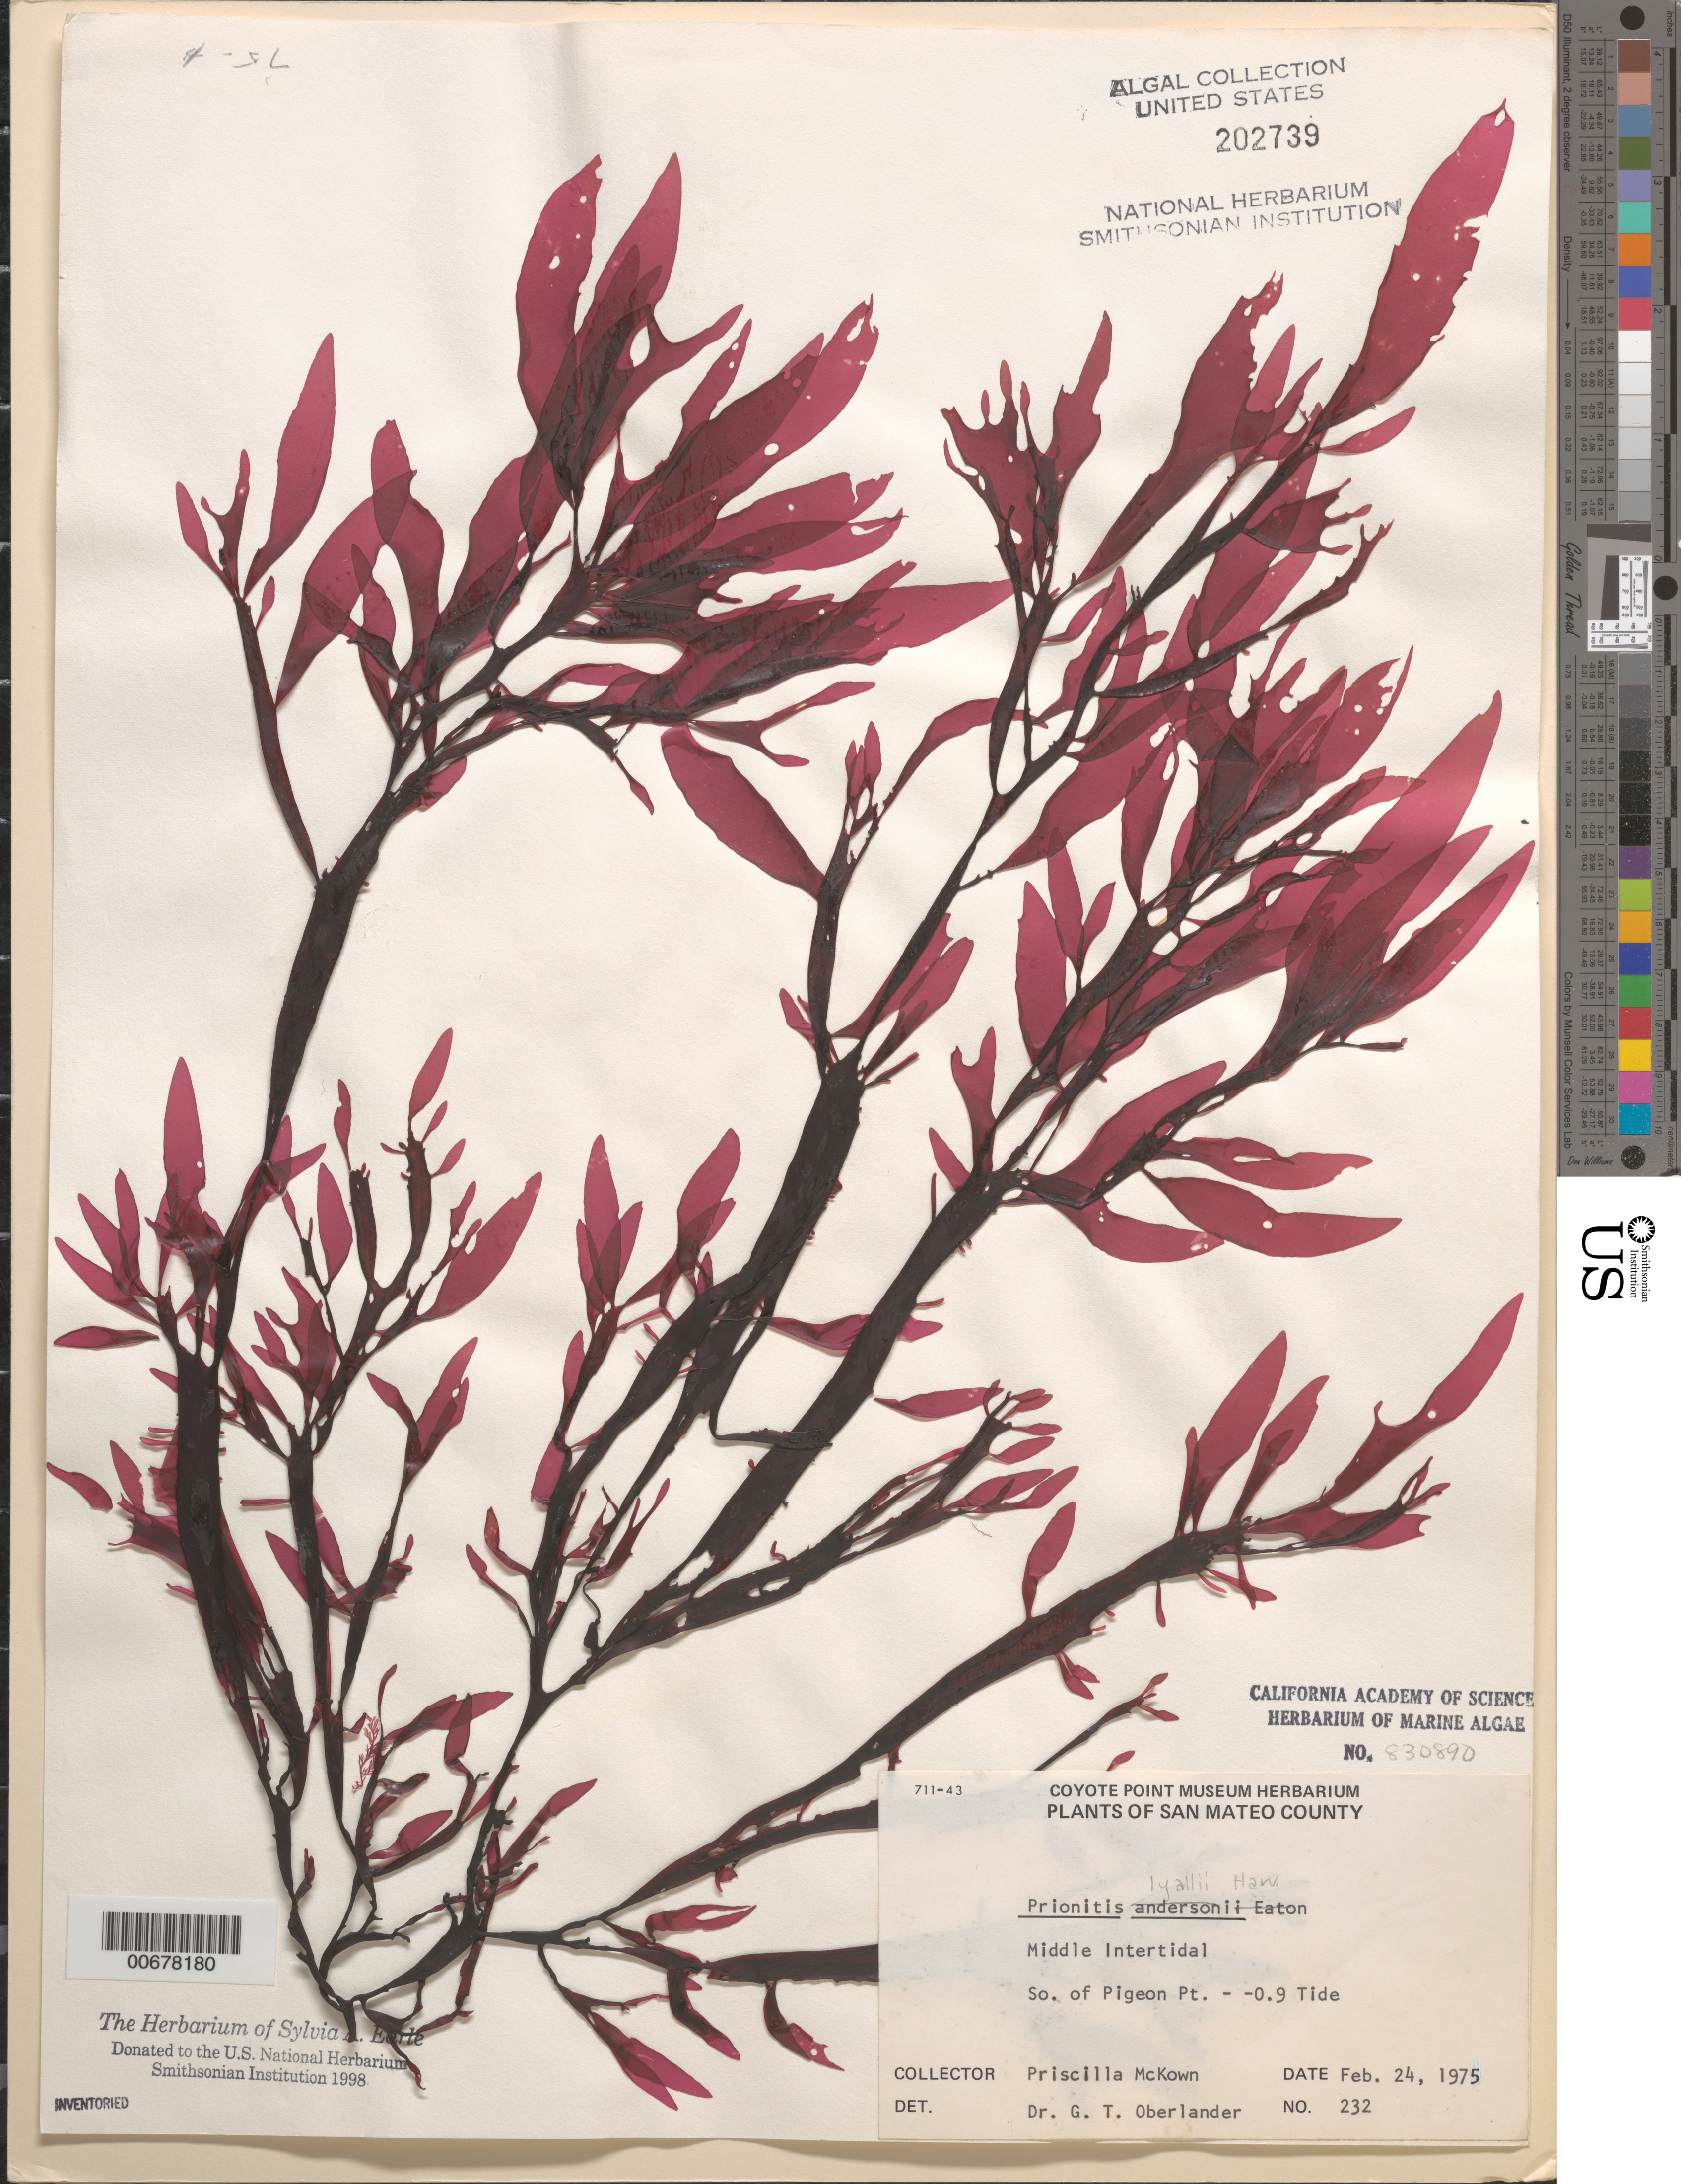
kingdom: Plantae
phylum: Rhodophyta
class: Florideophyceae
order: Cryptonemiales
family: Cryptonemiaceae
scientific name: Prionitis sternbergii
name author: (C. Agardh) J. Agardh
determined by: Algae name updating Project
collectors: P. McKown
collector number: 232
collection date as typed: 24 Feb 1975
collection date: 1975-02-24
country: United States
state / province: California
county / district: San Mateo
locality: South of Pigeon Point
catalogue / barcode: US 202739